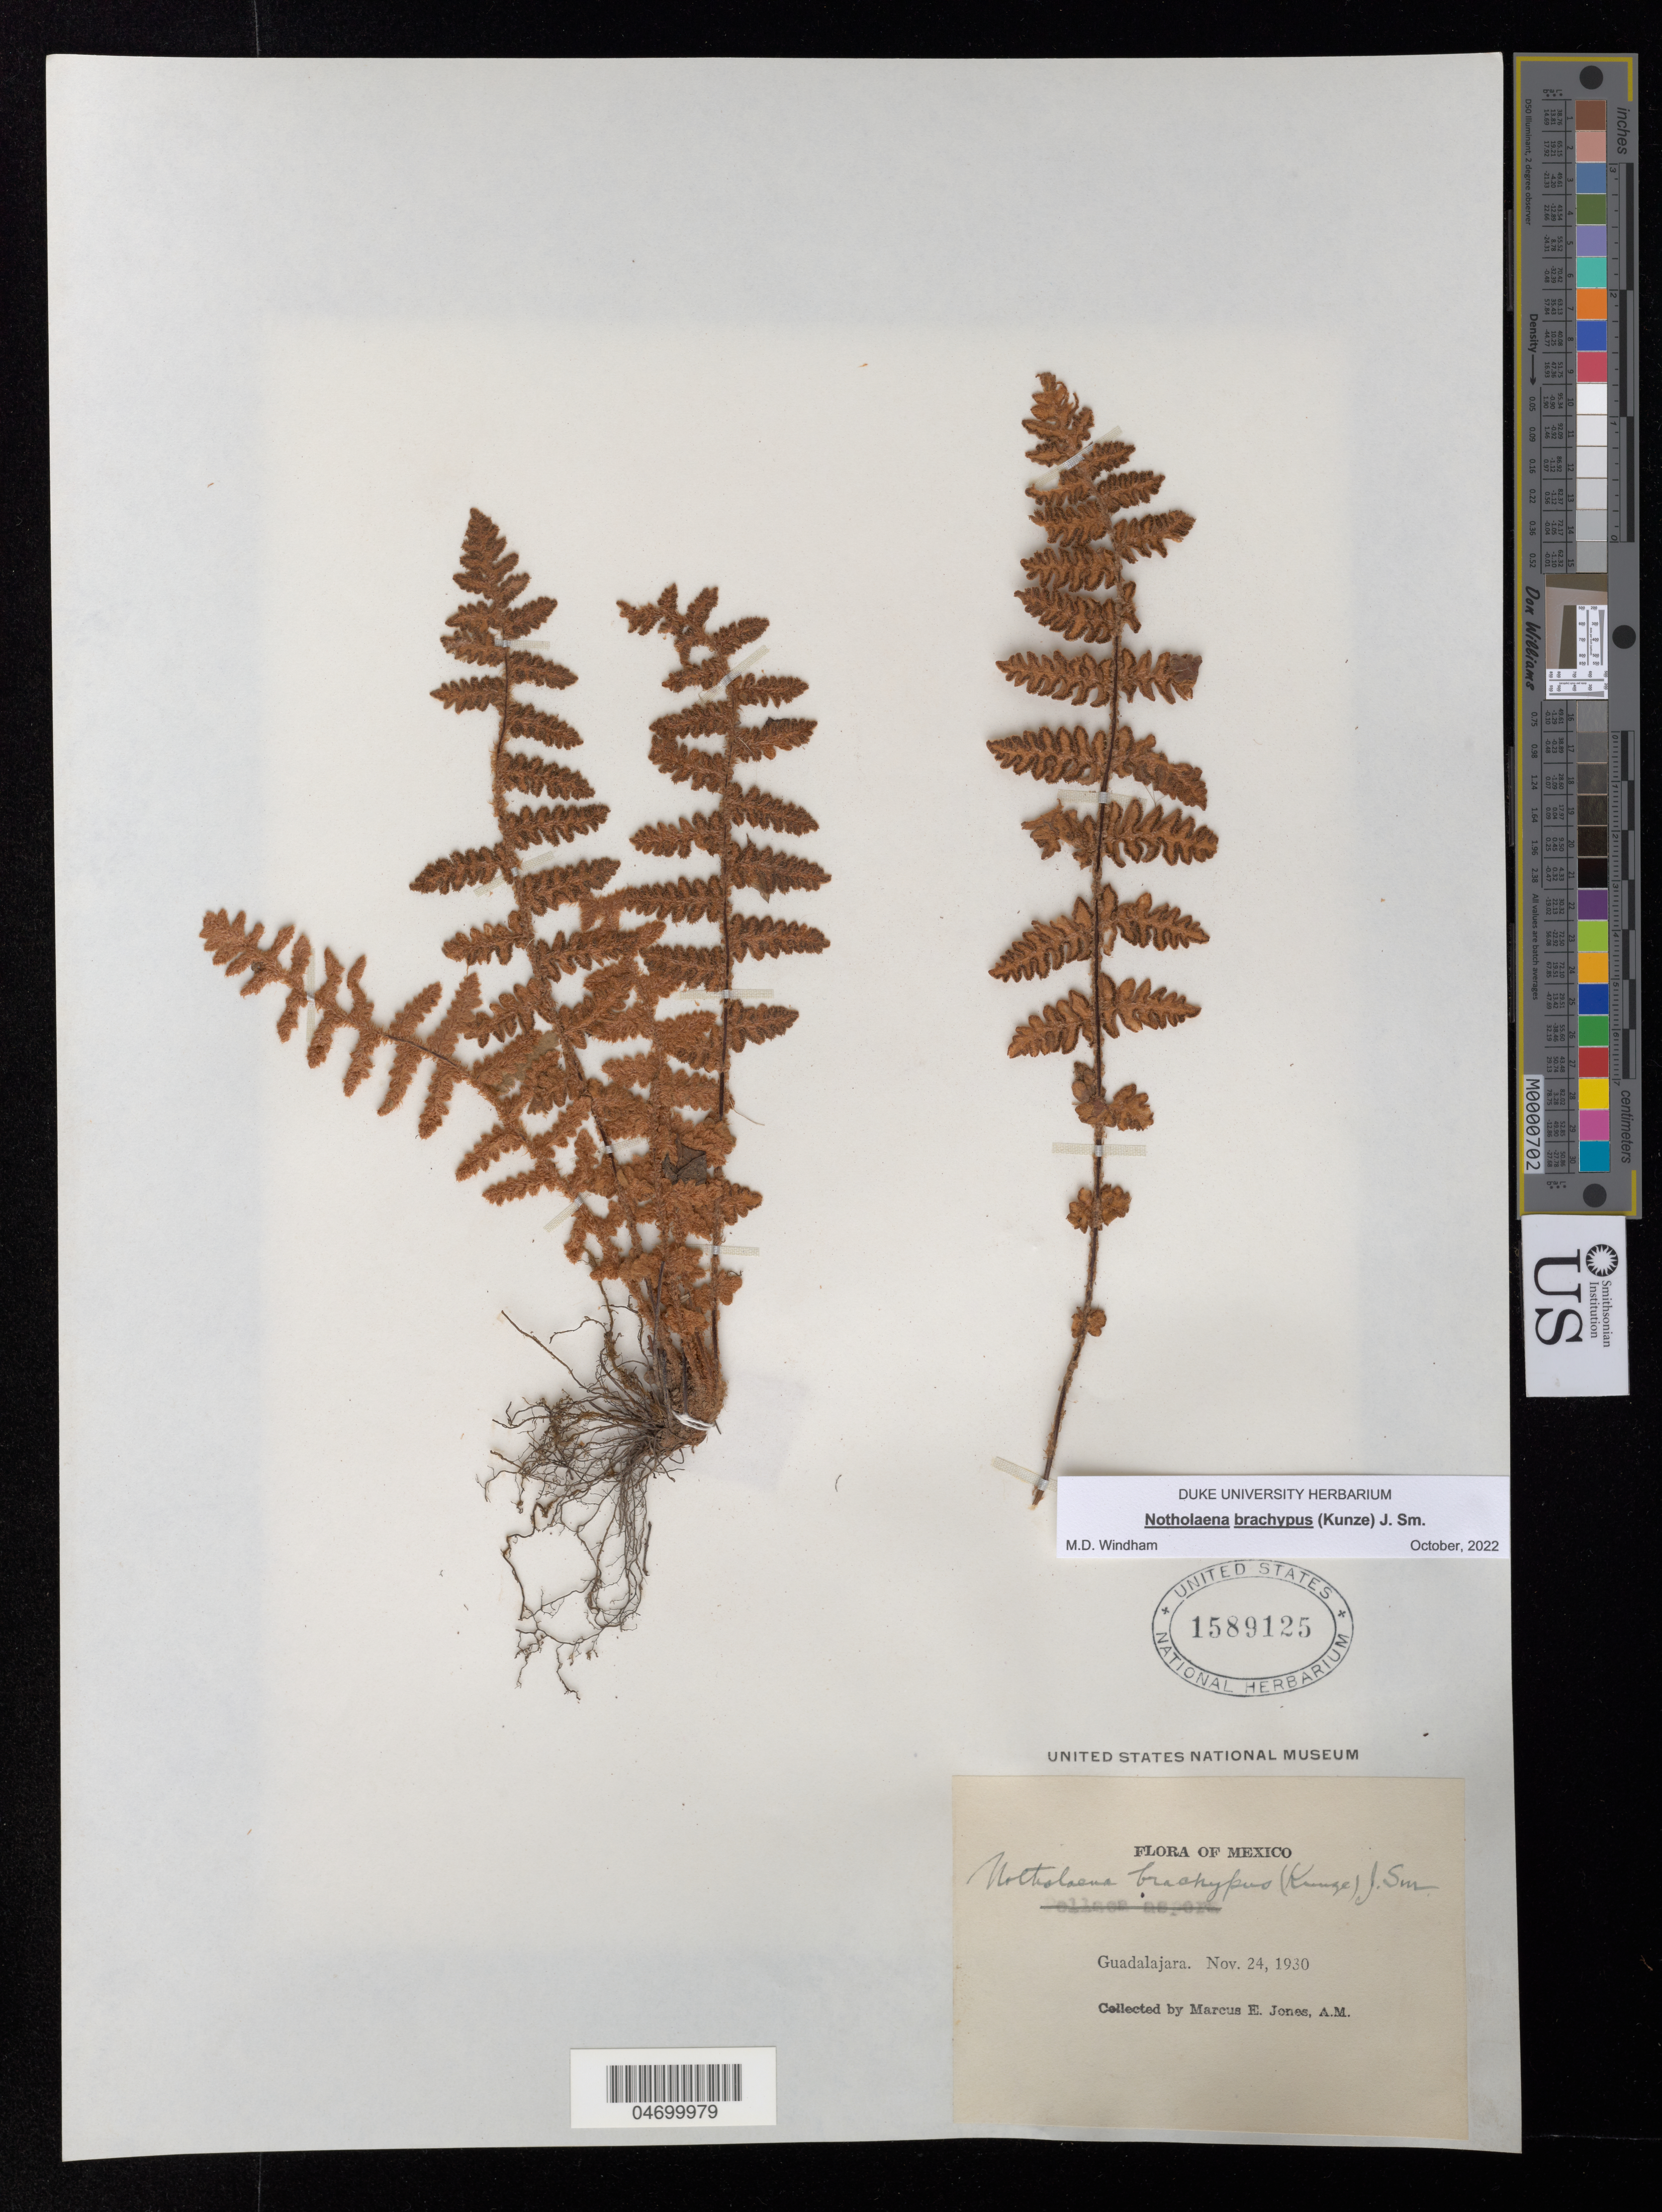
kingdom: Plantae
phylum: Tracheophyta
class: Polypodiopsida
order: Polypodiales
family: Pteridaceae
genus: Notholaena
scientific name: Notholaena brachypus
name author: (Kunze) J. Sm.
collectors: M. E. Jones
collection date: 1930-11-24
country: Mexico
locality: Guadalajara.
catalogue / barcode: US 1589125